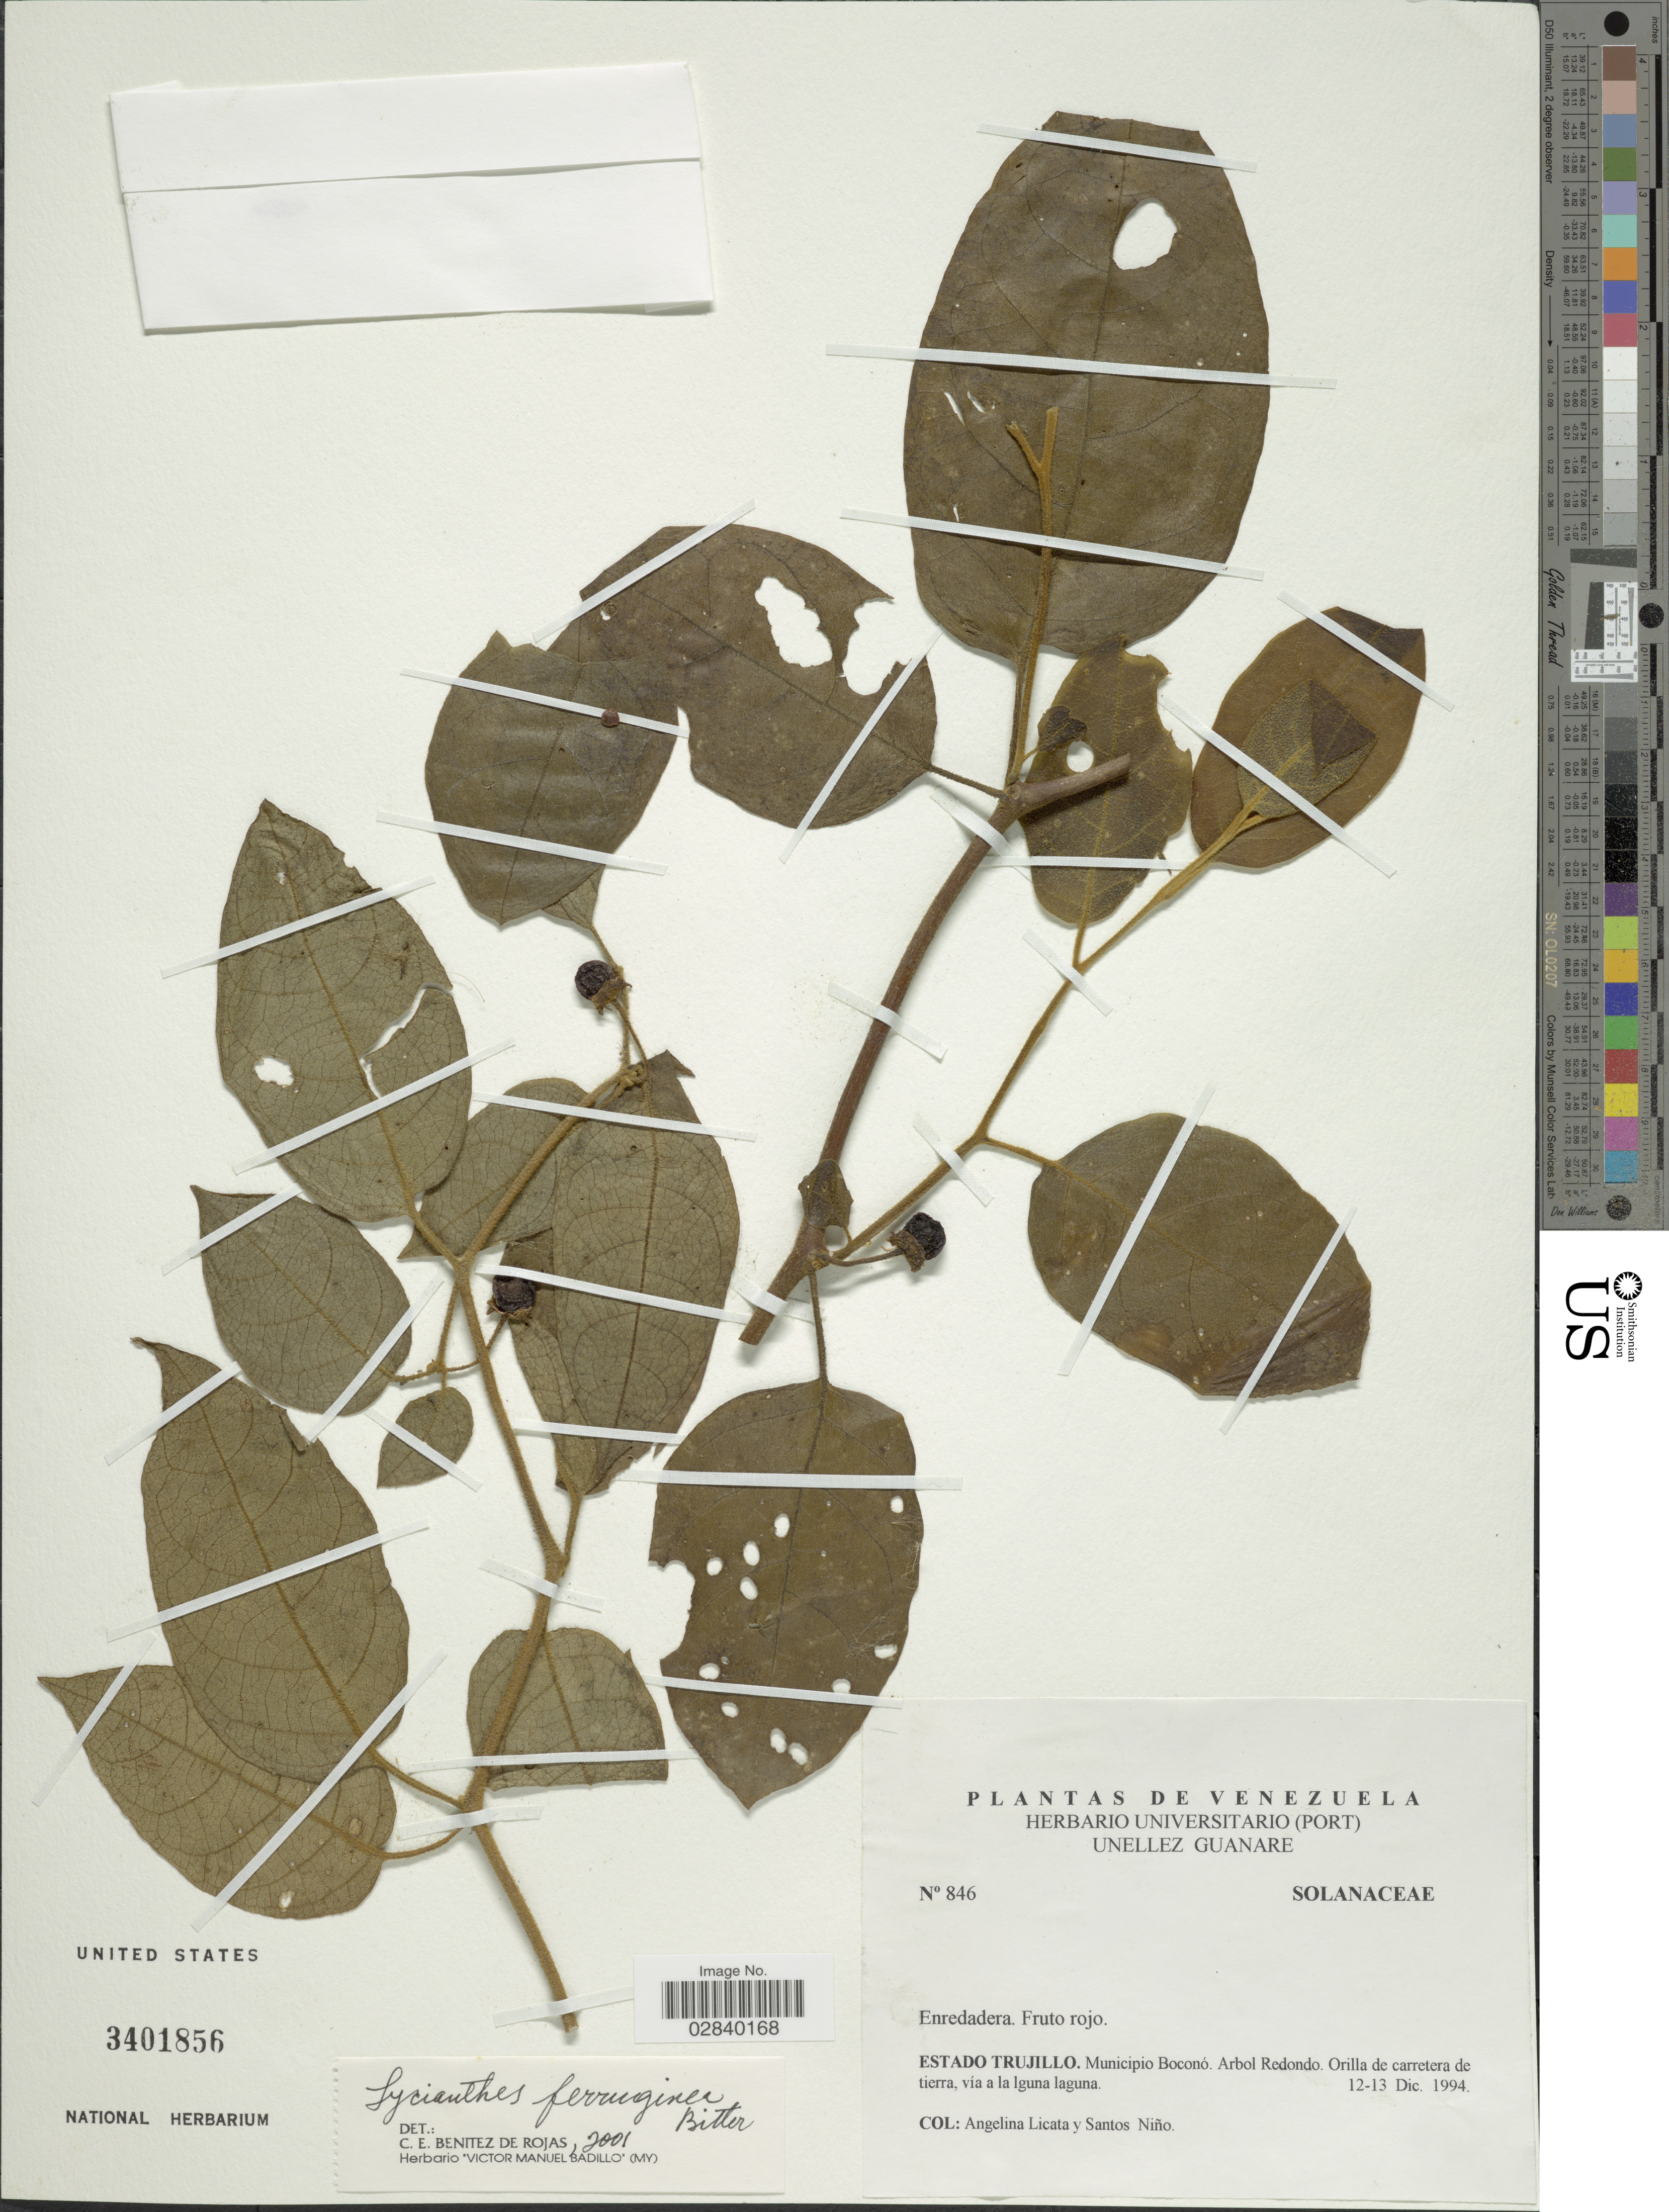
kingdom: Plantae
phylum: Tracheophyta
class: Magnoliopsida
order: Solanales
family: Solanaceae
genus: Lycianthes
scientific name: Lycianthes ferruginea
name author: Bitter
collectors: A. Licata & S. M. Niño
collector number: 846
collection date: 1994-12-12/1994-12-13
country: Venezuela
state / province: Trujillo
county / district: Boconó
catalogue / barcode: US 2401856